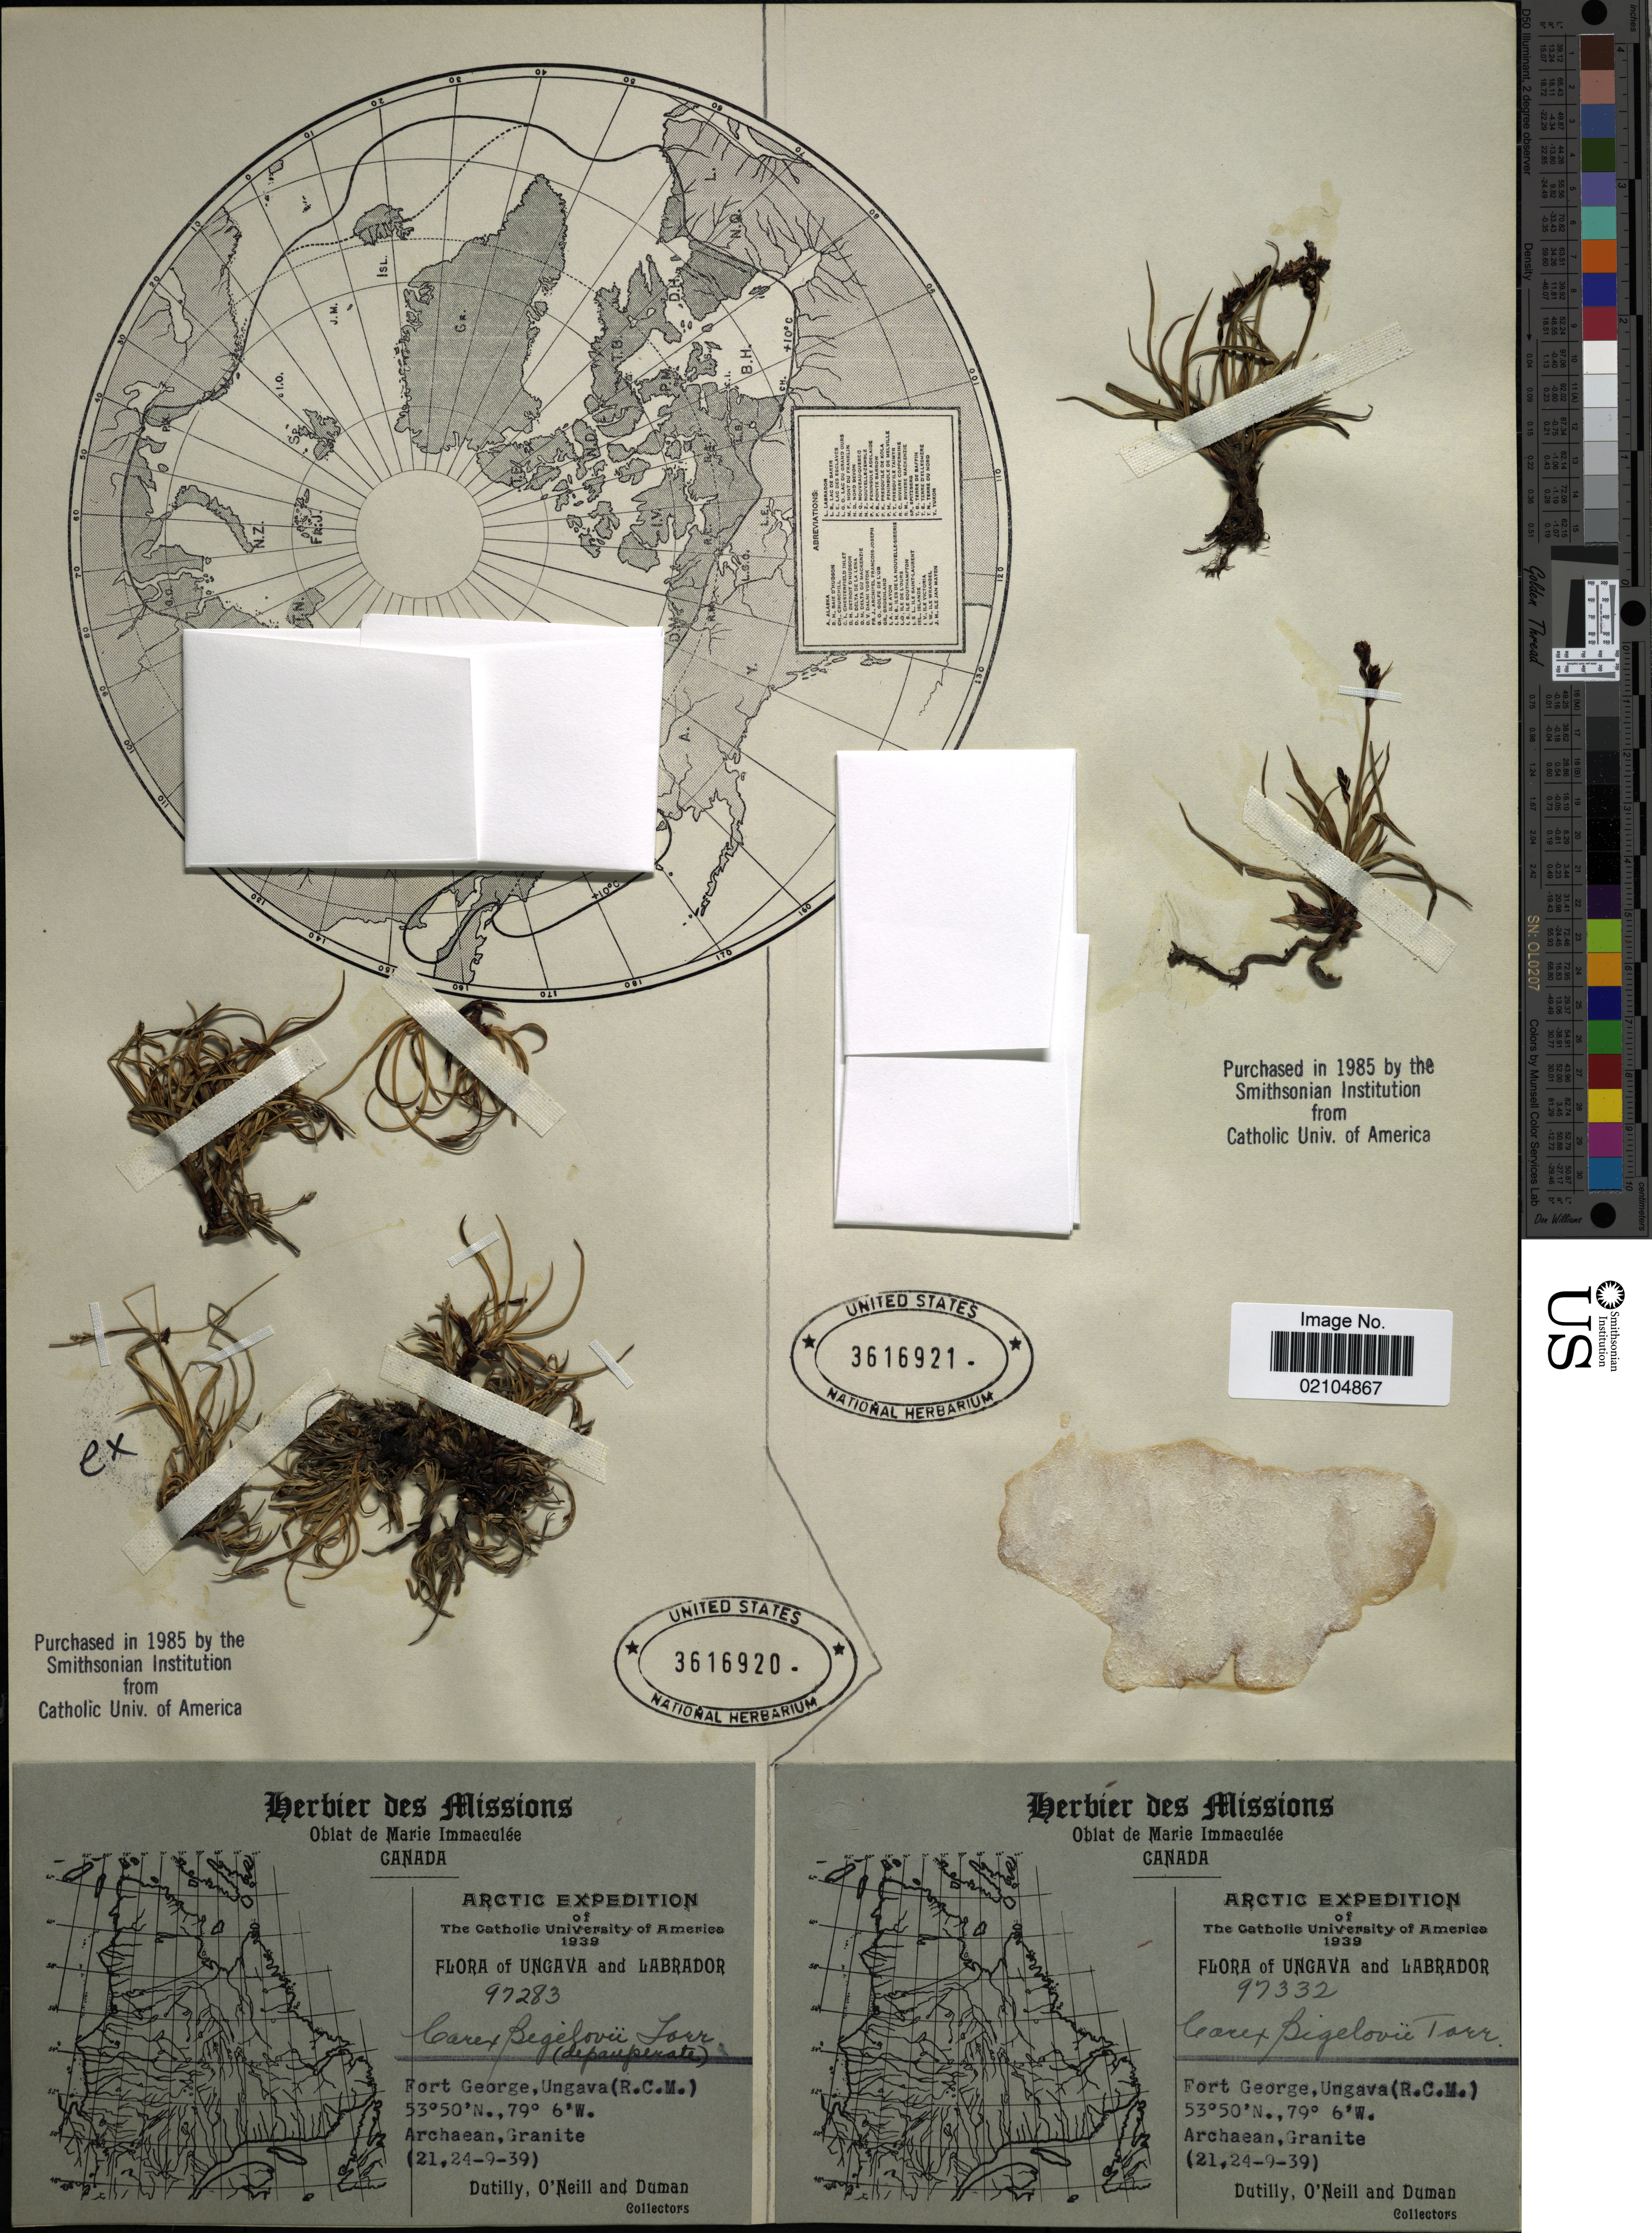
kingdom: Plantae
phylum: Tracheophyta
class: Liliopsida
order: Poales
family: Cyperaceae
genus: Carex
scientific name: Carex bigelowii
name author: Torr. ex Schwein.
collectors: -. Dutilly, O' Neill & -. Duman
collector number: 97332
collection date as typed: Transcribed d/m/y: 21/9/39 to 24/9/39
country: Canada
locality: Arctic, Ungava and Labrador, Fort George, Ungava (R.C.M.).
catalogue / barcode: US 3616920-2